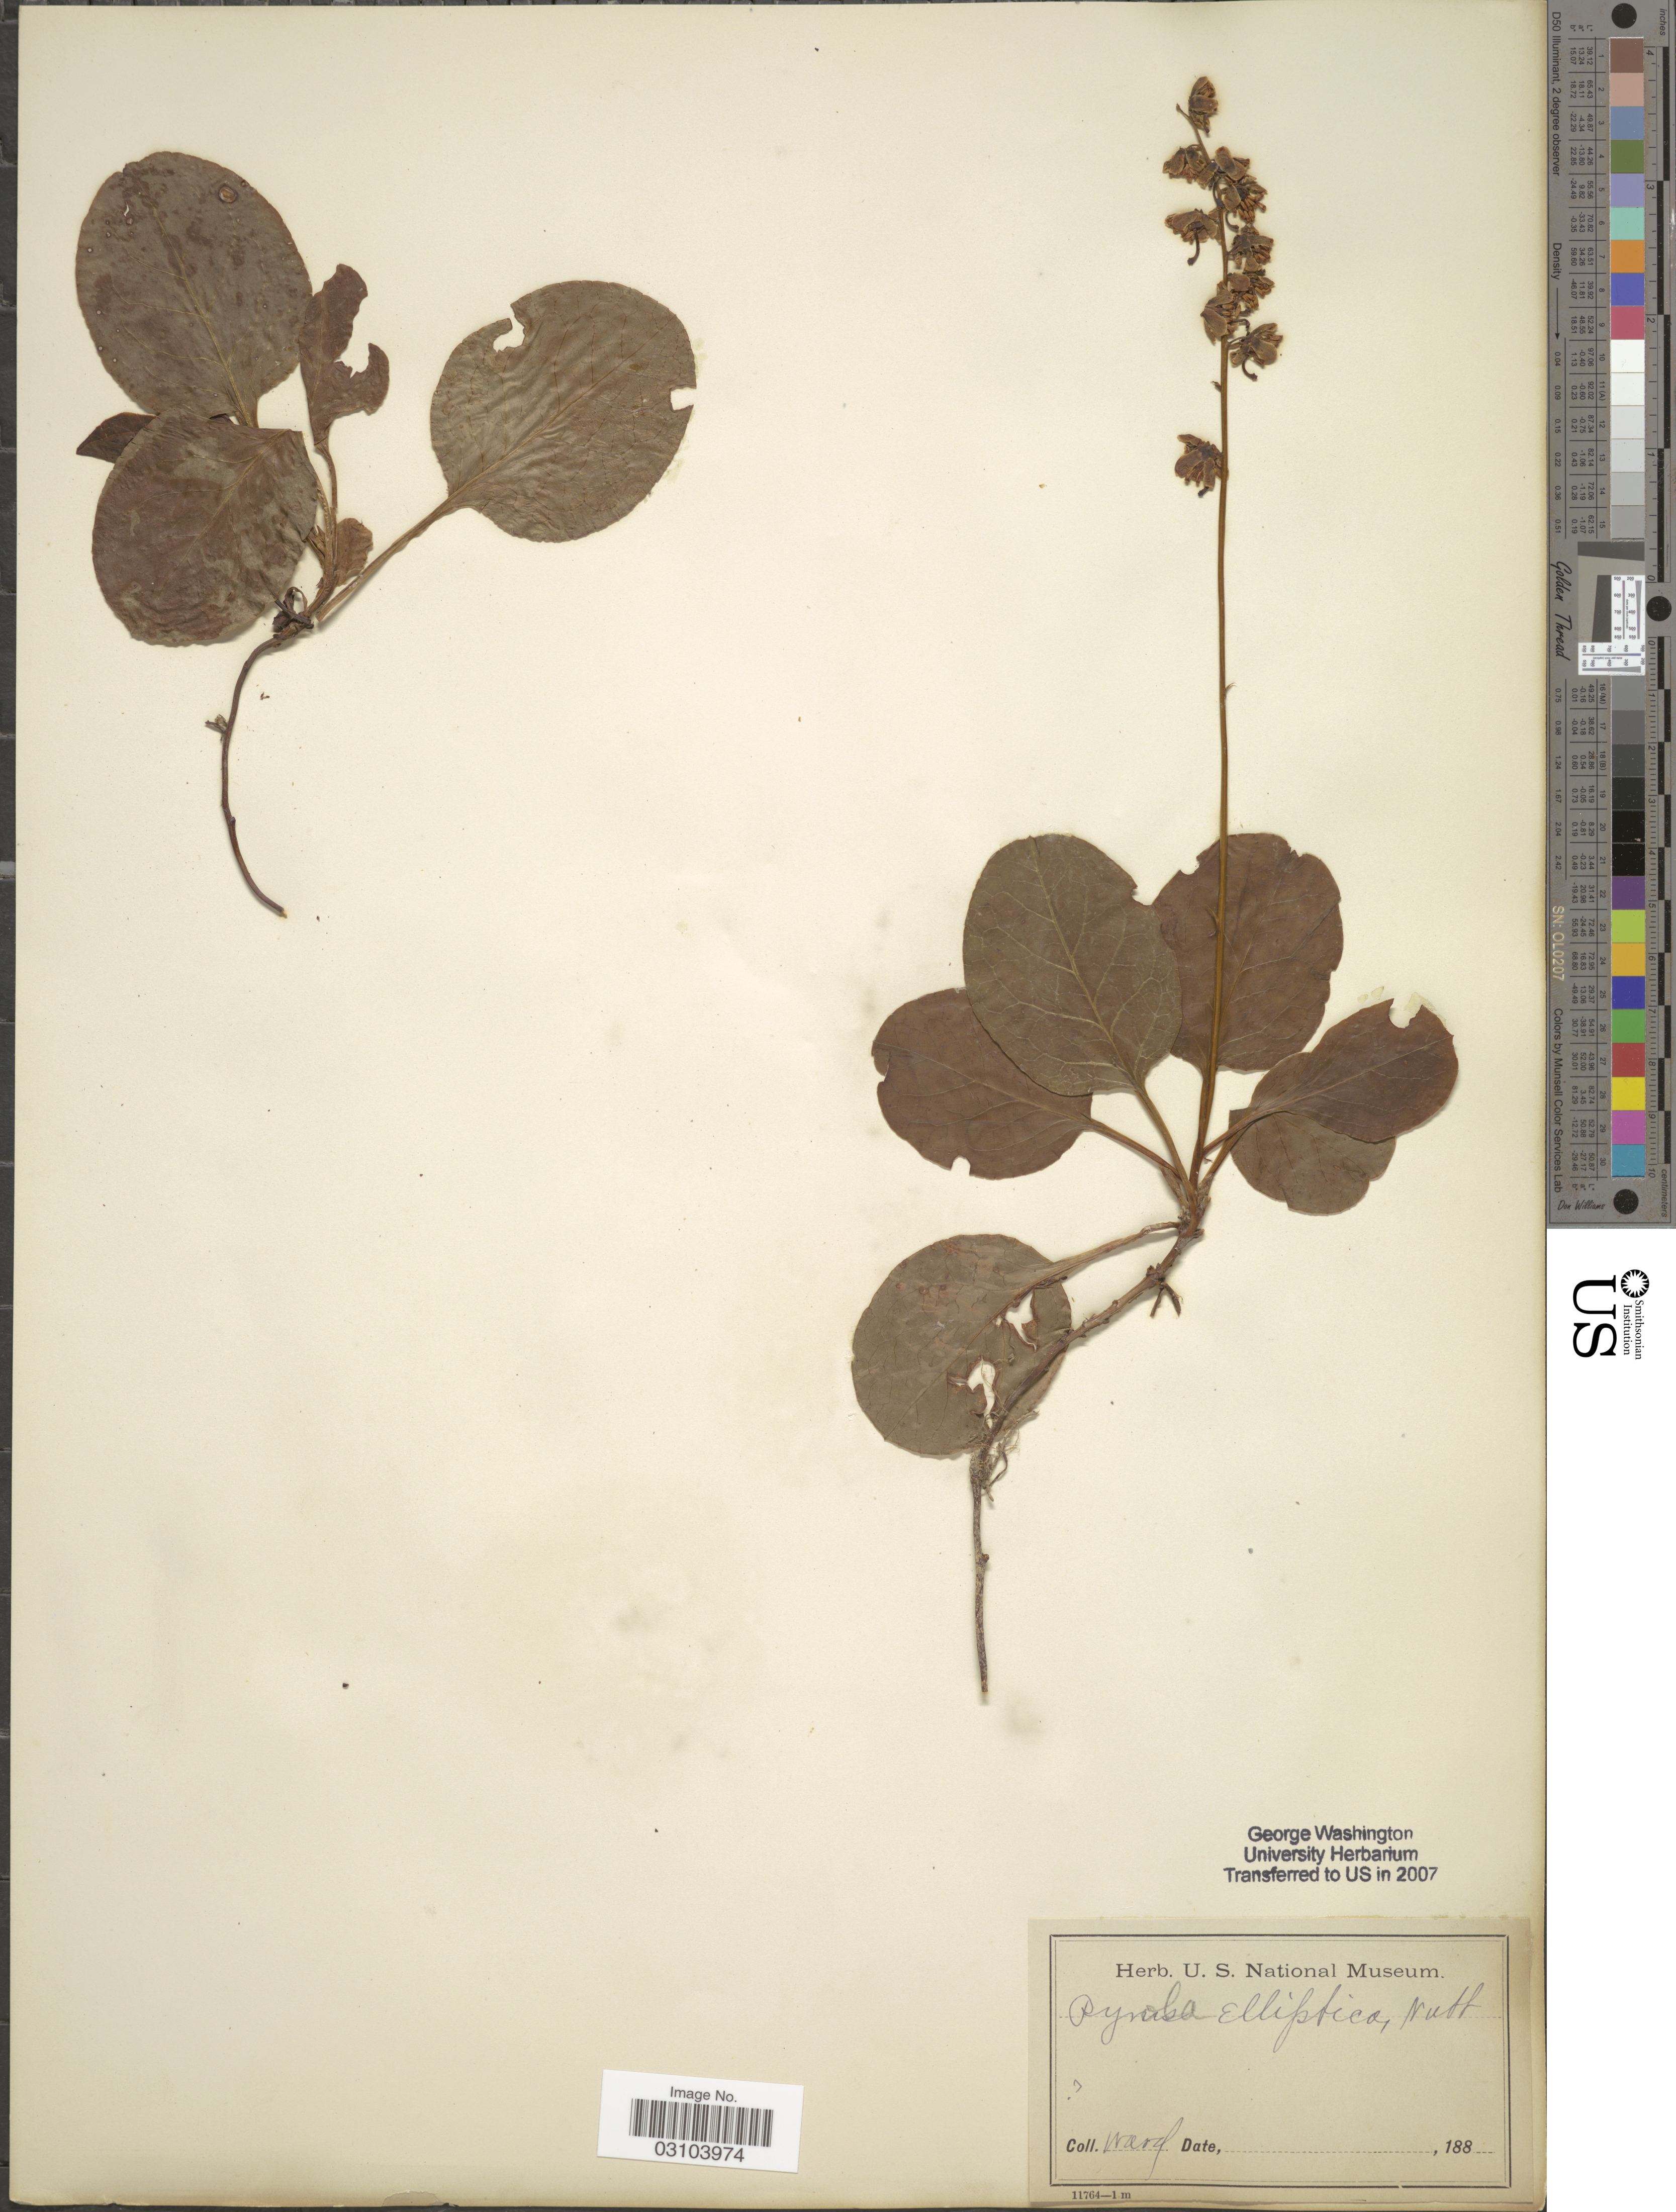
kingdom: Plantae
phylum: Tracheophyta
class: Magnoliopsida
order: Ericales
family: Ericaceae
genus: Pyrola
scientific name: Pyrola elliptica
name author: Nutt.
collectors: -- Ward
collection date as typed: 188